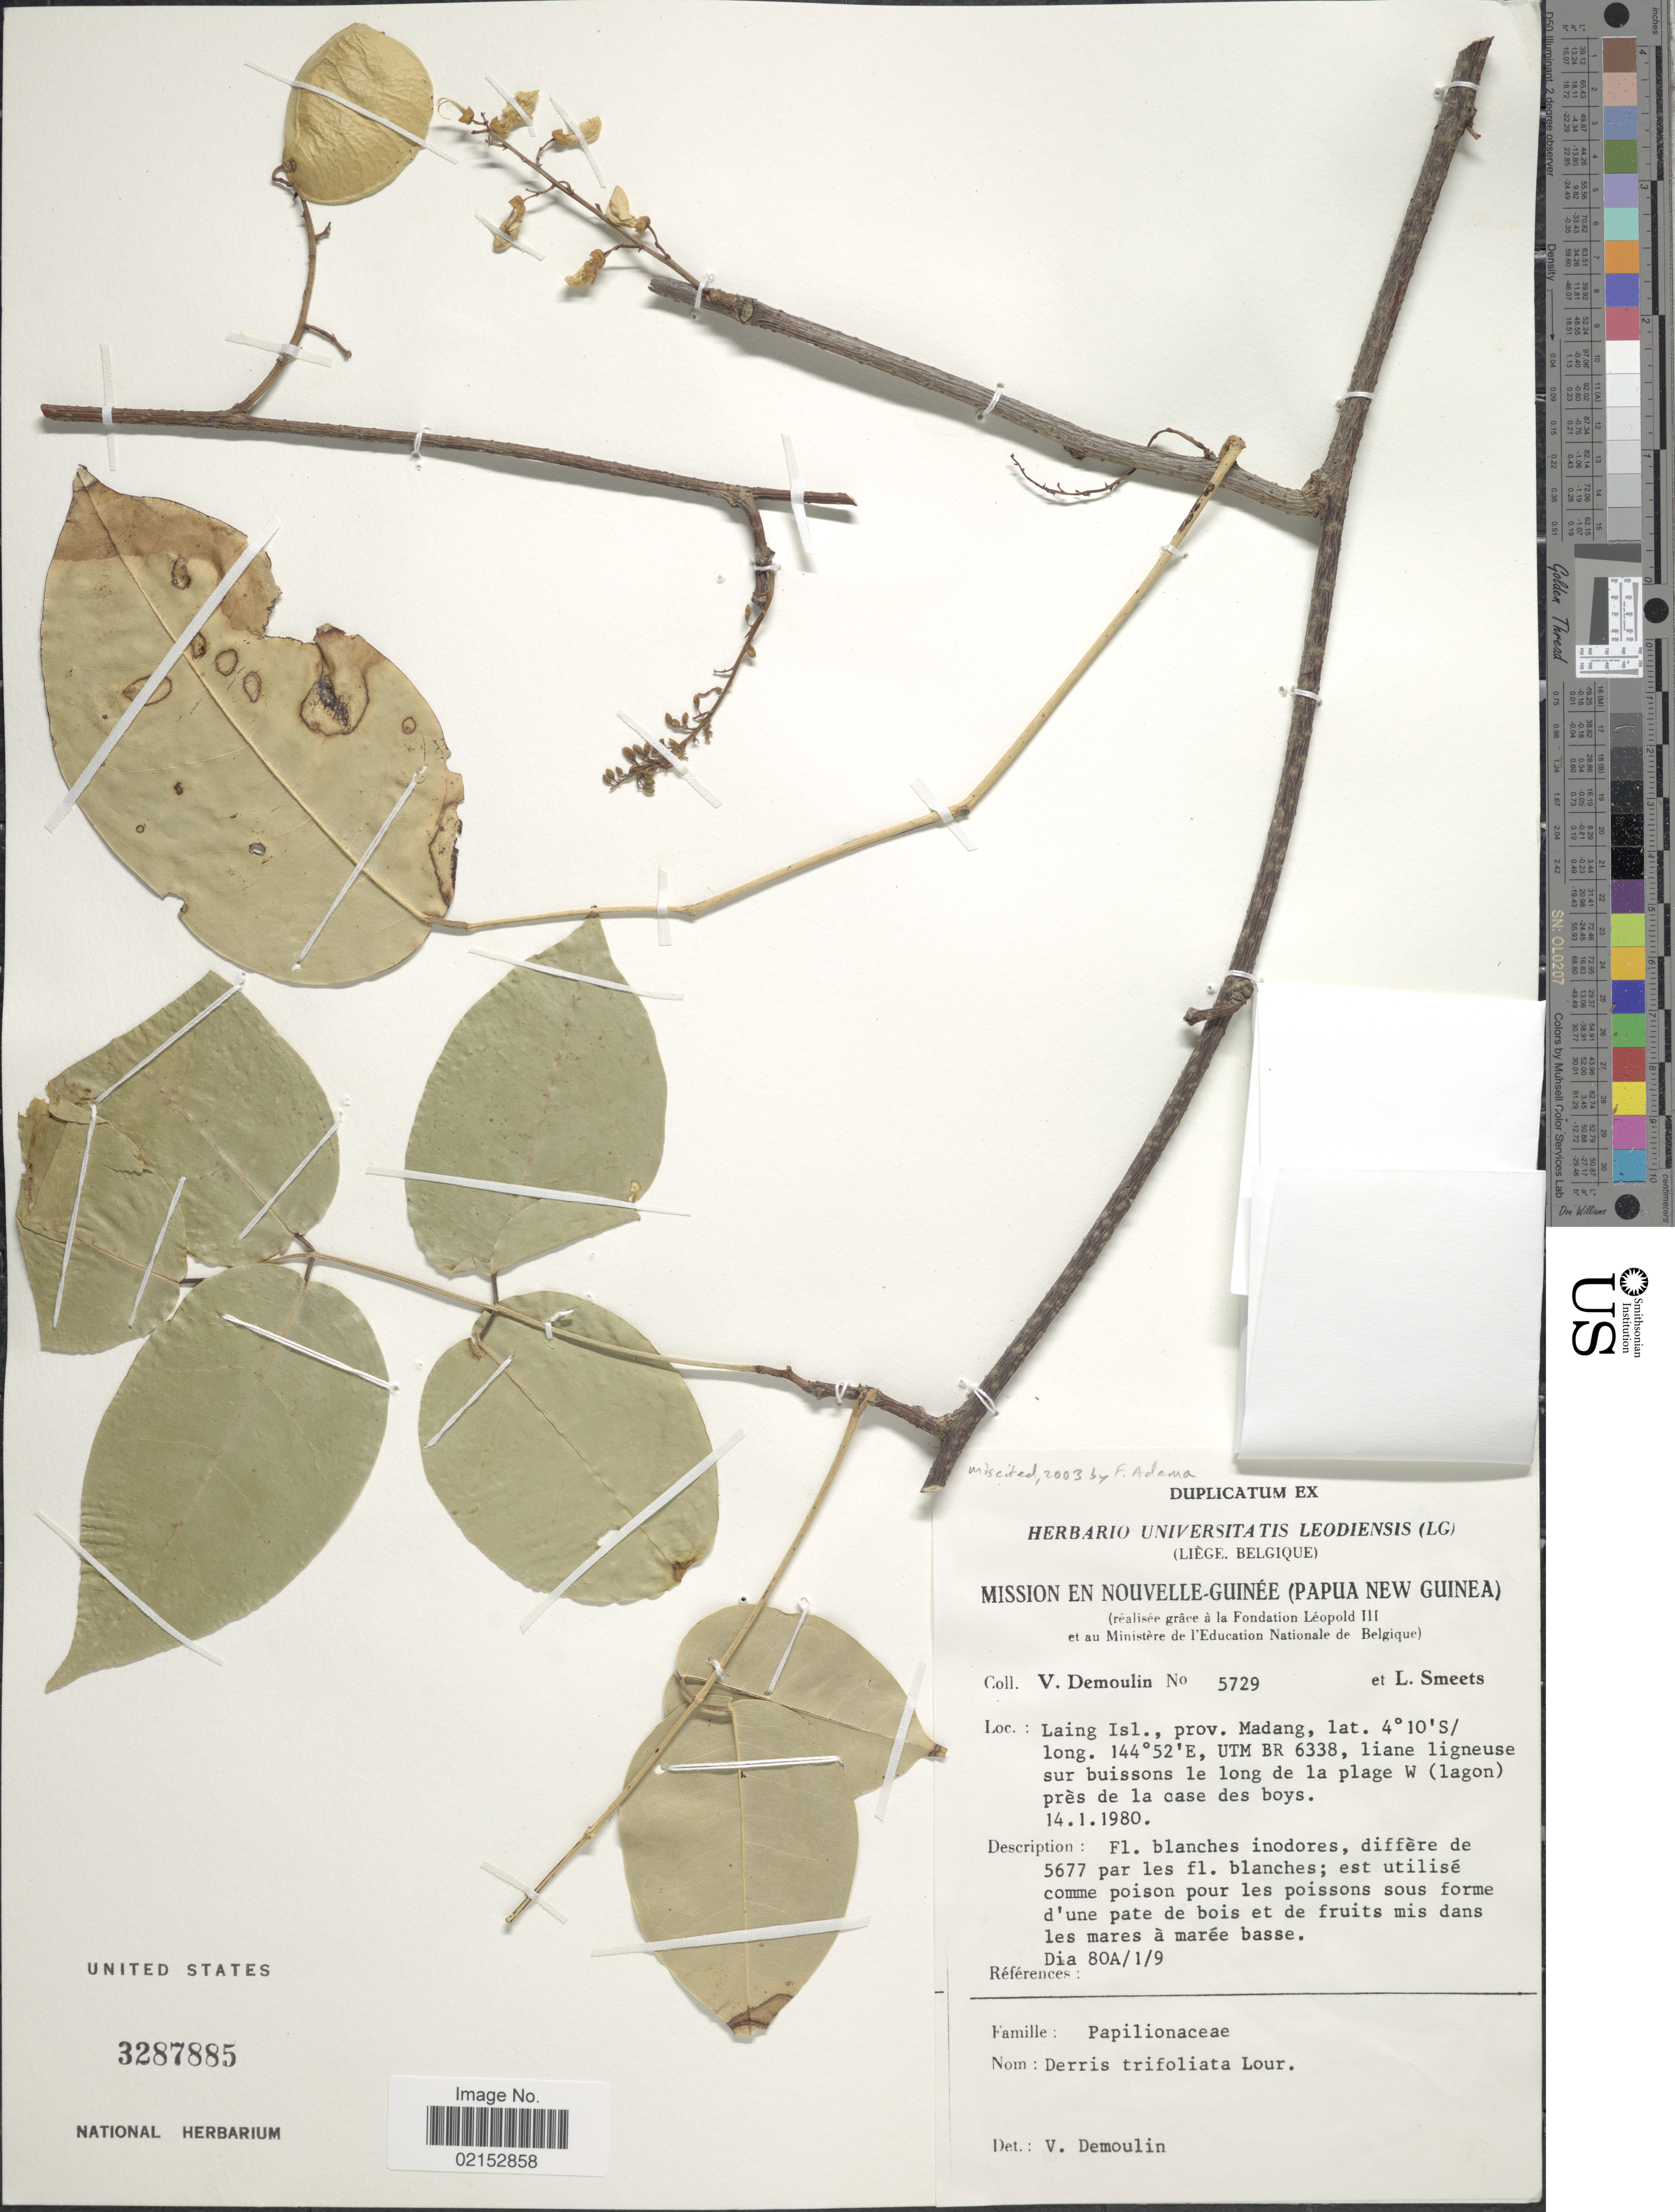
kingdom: Plantae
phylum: Tracheophyta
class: Magnoliopsida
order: Fabales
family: Fabaceae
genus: Derris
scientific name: Derris trifoliata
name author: Lour.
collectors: V. Demoulin & L. Smeets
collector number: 5729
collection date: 1980-01-14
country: Papua New Guinea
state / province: Madang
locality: Nouvelle-Guinee, Laing Isl., UTM BR 6338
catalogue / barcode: US 3287885